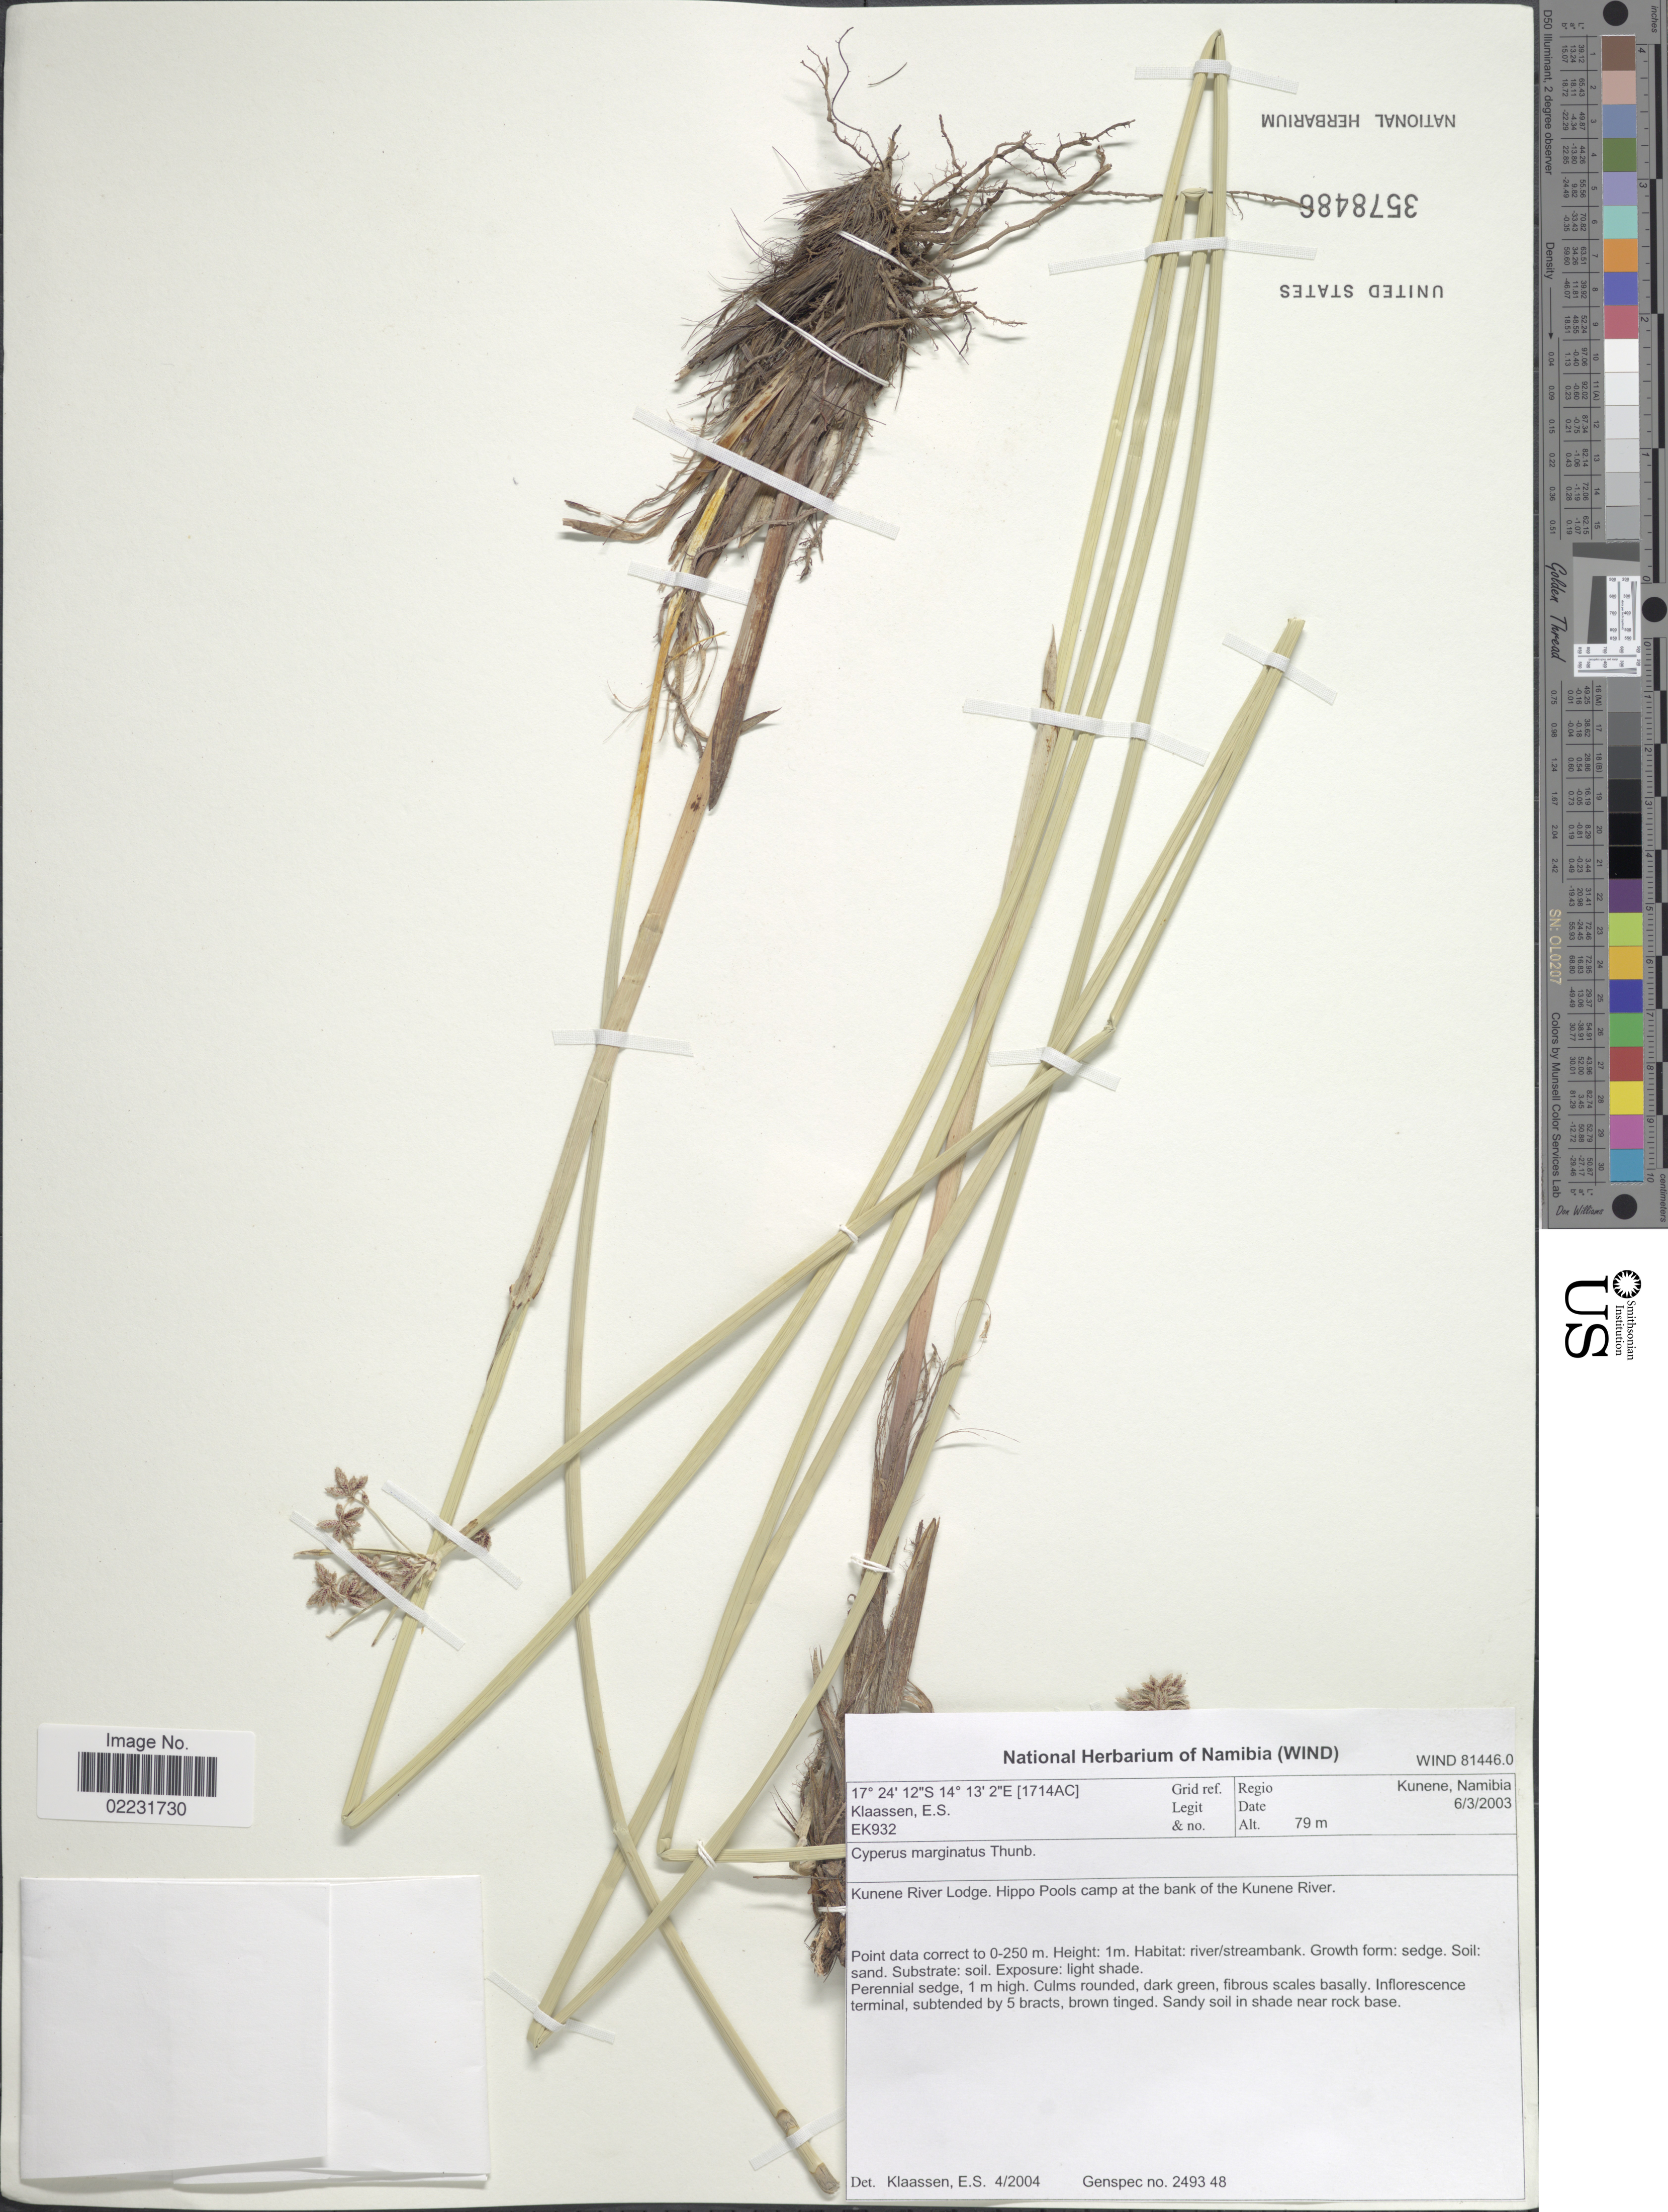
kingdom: Plantae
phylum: Tracheophyta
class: Liliopsida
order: Poales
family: Cyperaceae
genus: Cyperus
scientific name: Cyperus marginatus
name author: Thunb.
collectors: E. S. Klaassen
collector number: Ek932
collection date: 2003-03-06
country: Namibia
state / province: Kunene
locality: Kunene River Lodge, Hippo Pools camp at the bank of the Kunene River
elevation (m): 79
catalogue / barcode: US 3578486